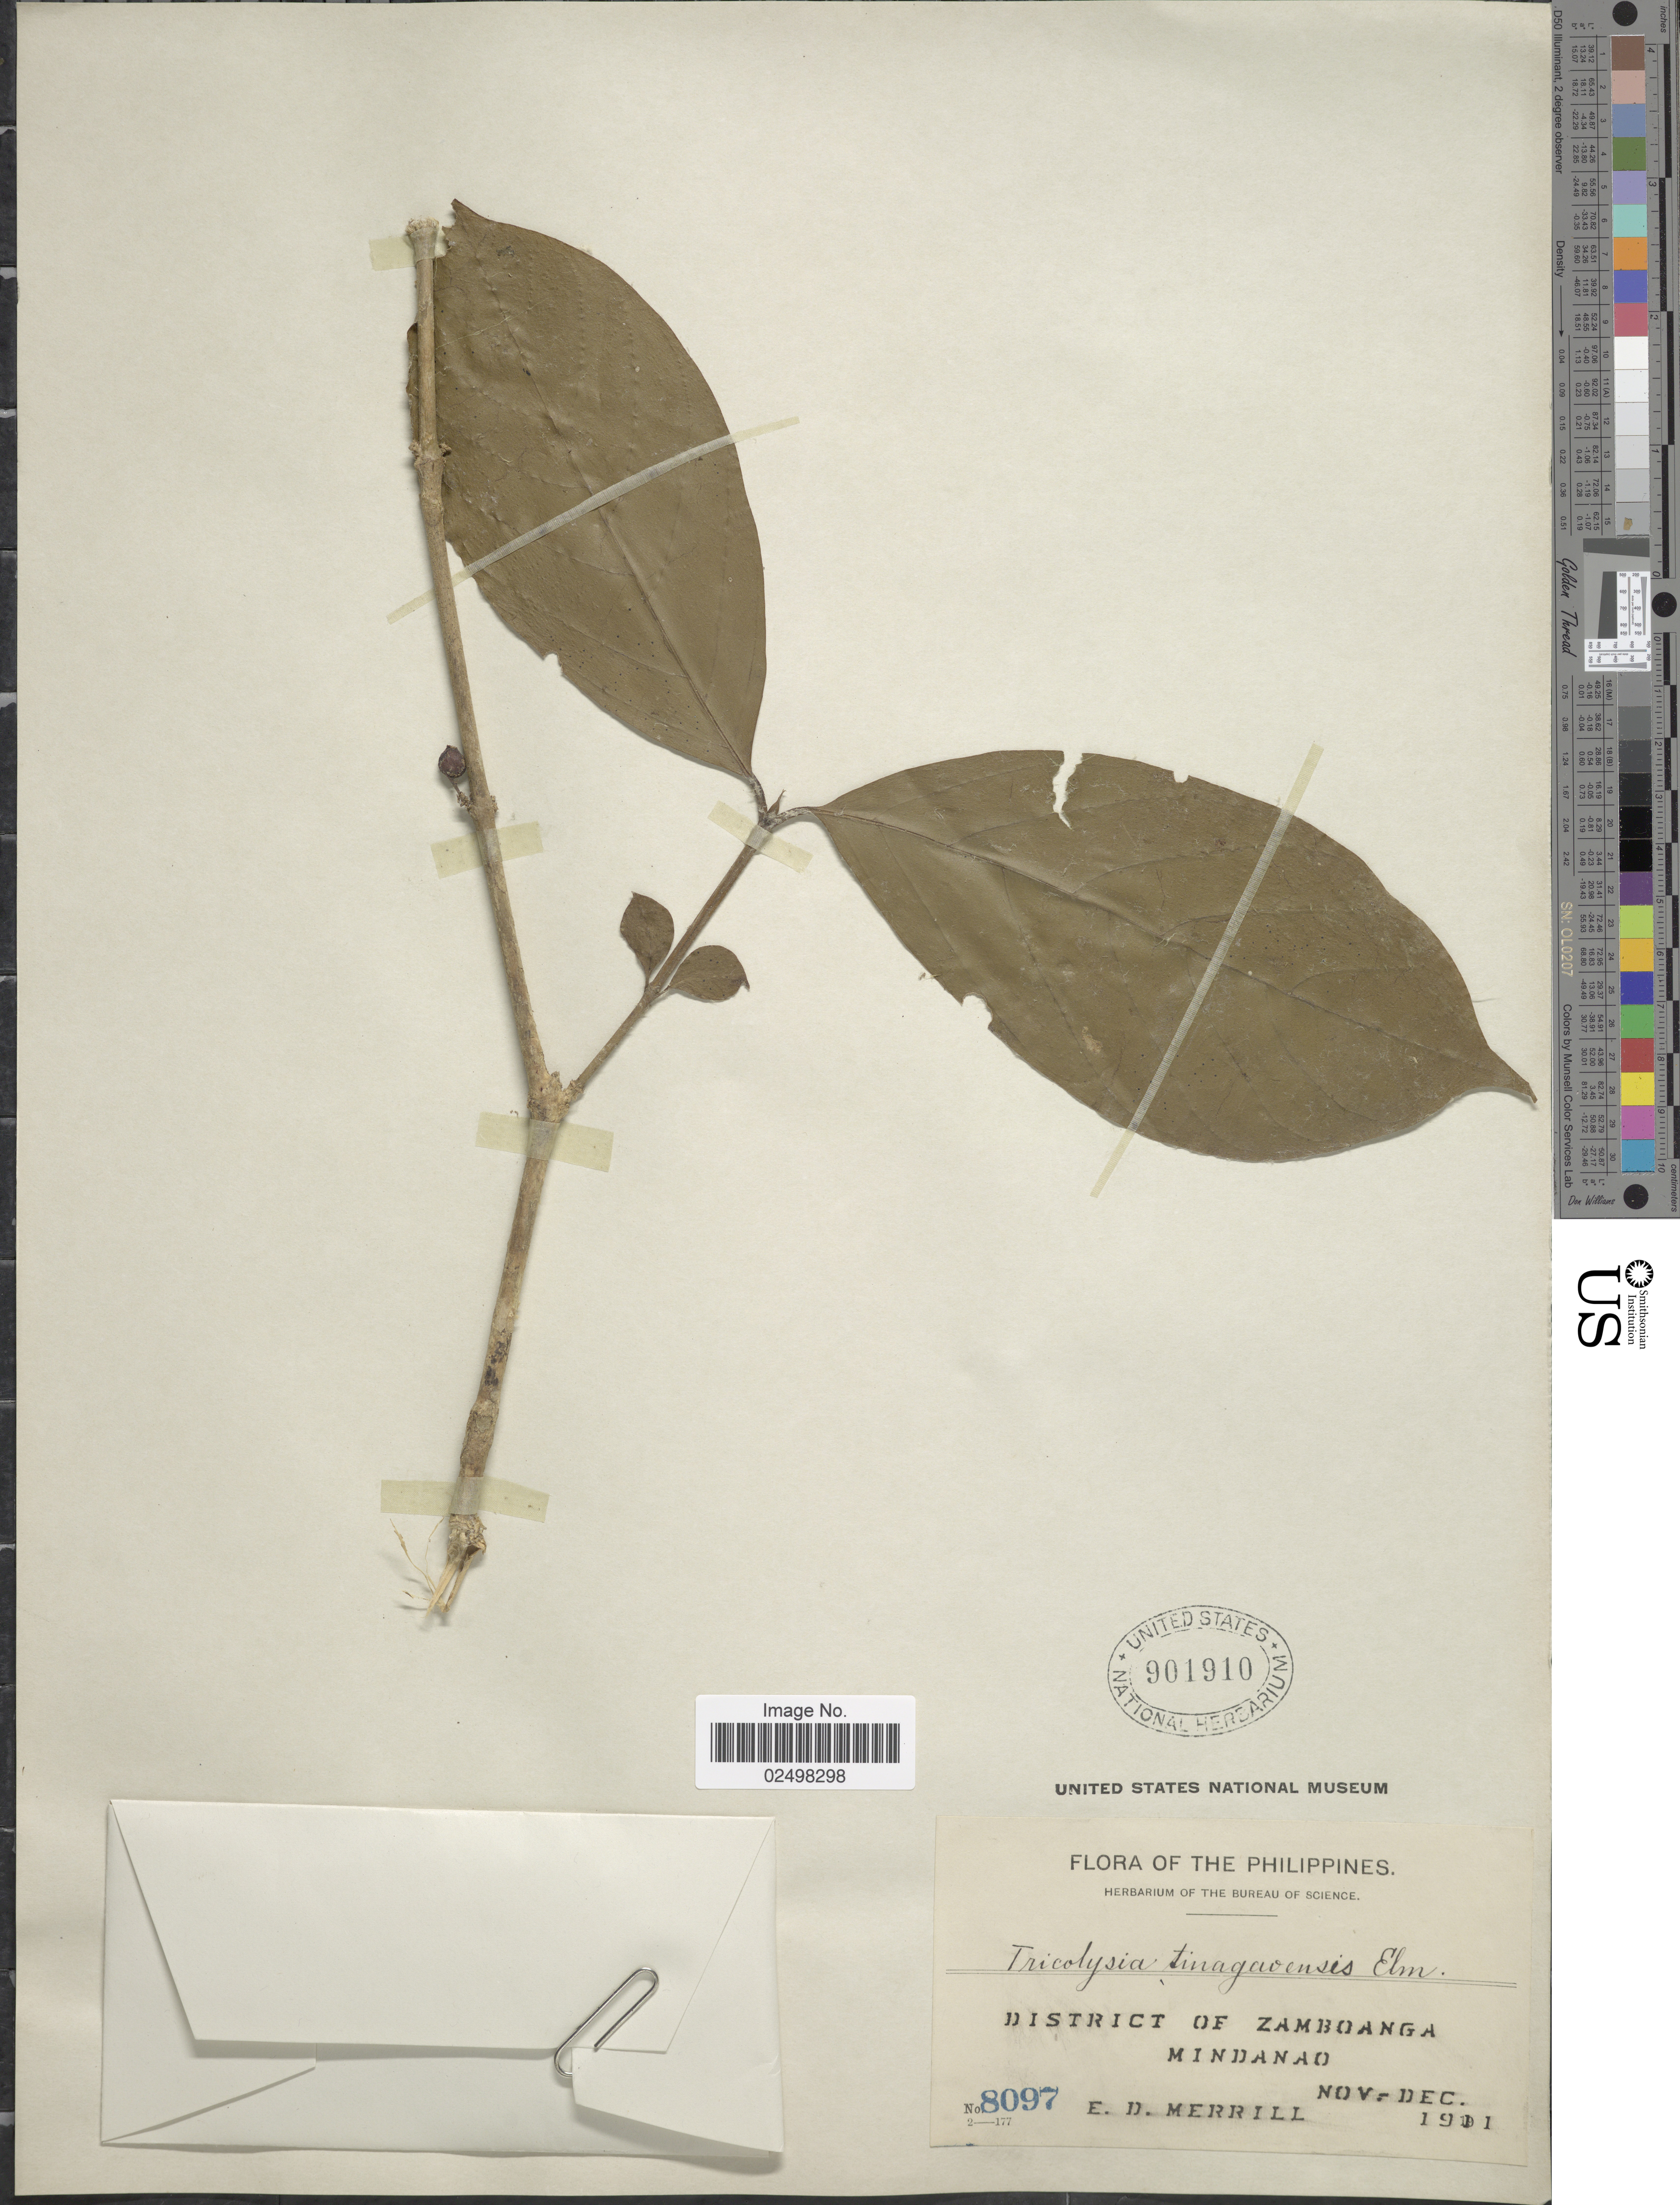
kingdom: Plantae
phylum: Tracheophyta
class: Magnoliopsida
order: Gentianales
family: Rubiaceae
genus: Tricalysia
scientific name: Tricalysia tinagaoensis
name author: Elmer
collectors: E. D. Merrill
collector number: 8097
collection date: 1911-11/1911-12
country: Philippines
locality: District of Zamboanga, Mindanao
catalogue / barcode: US 901910